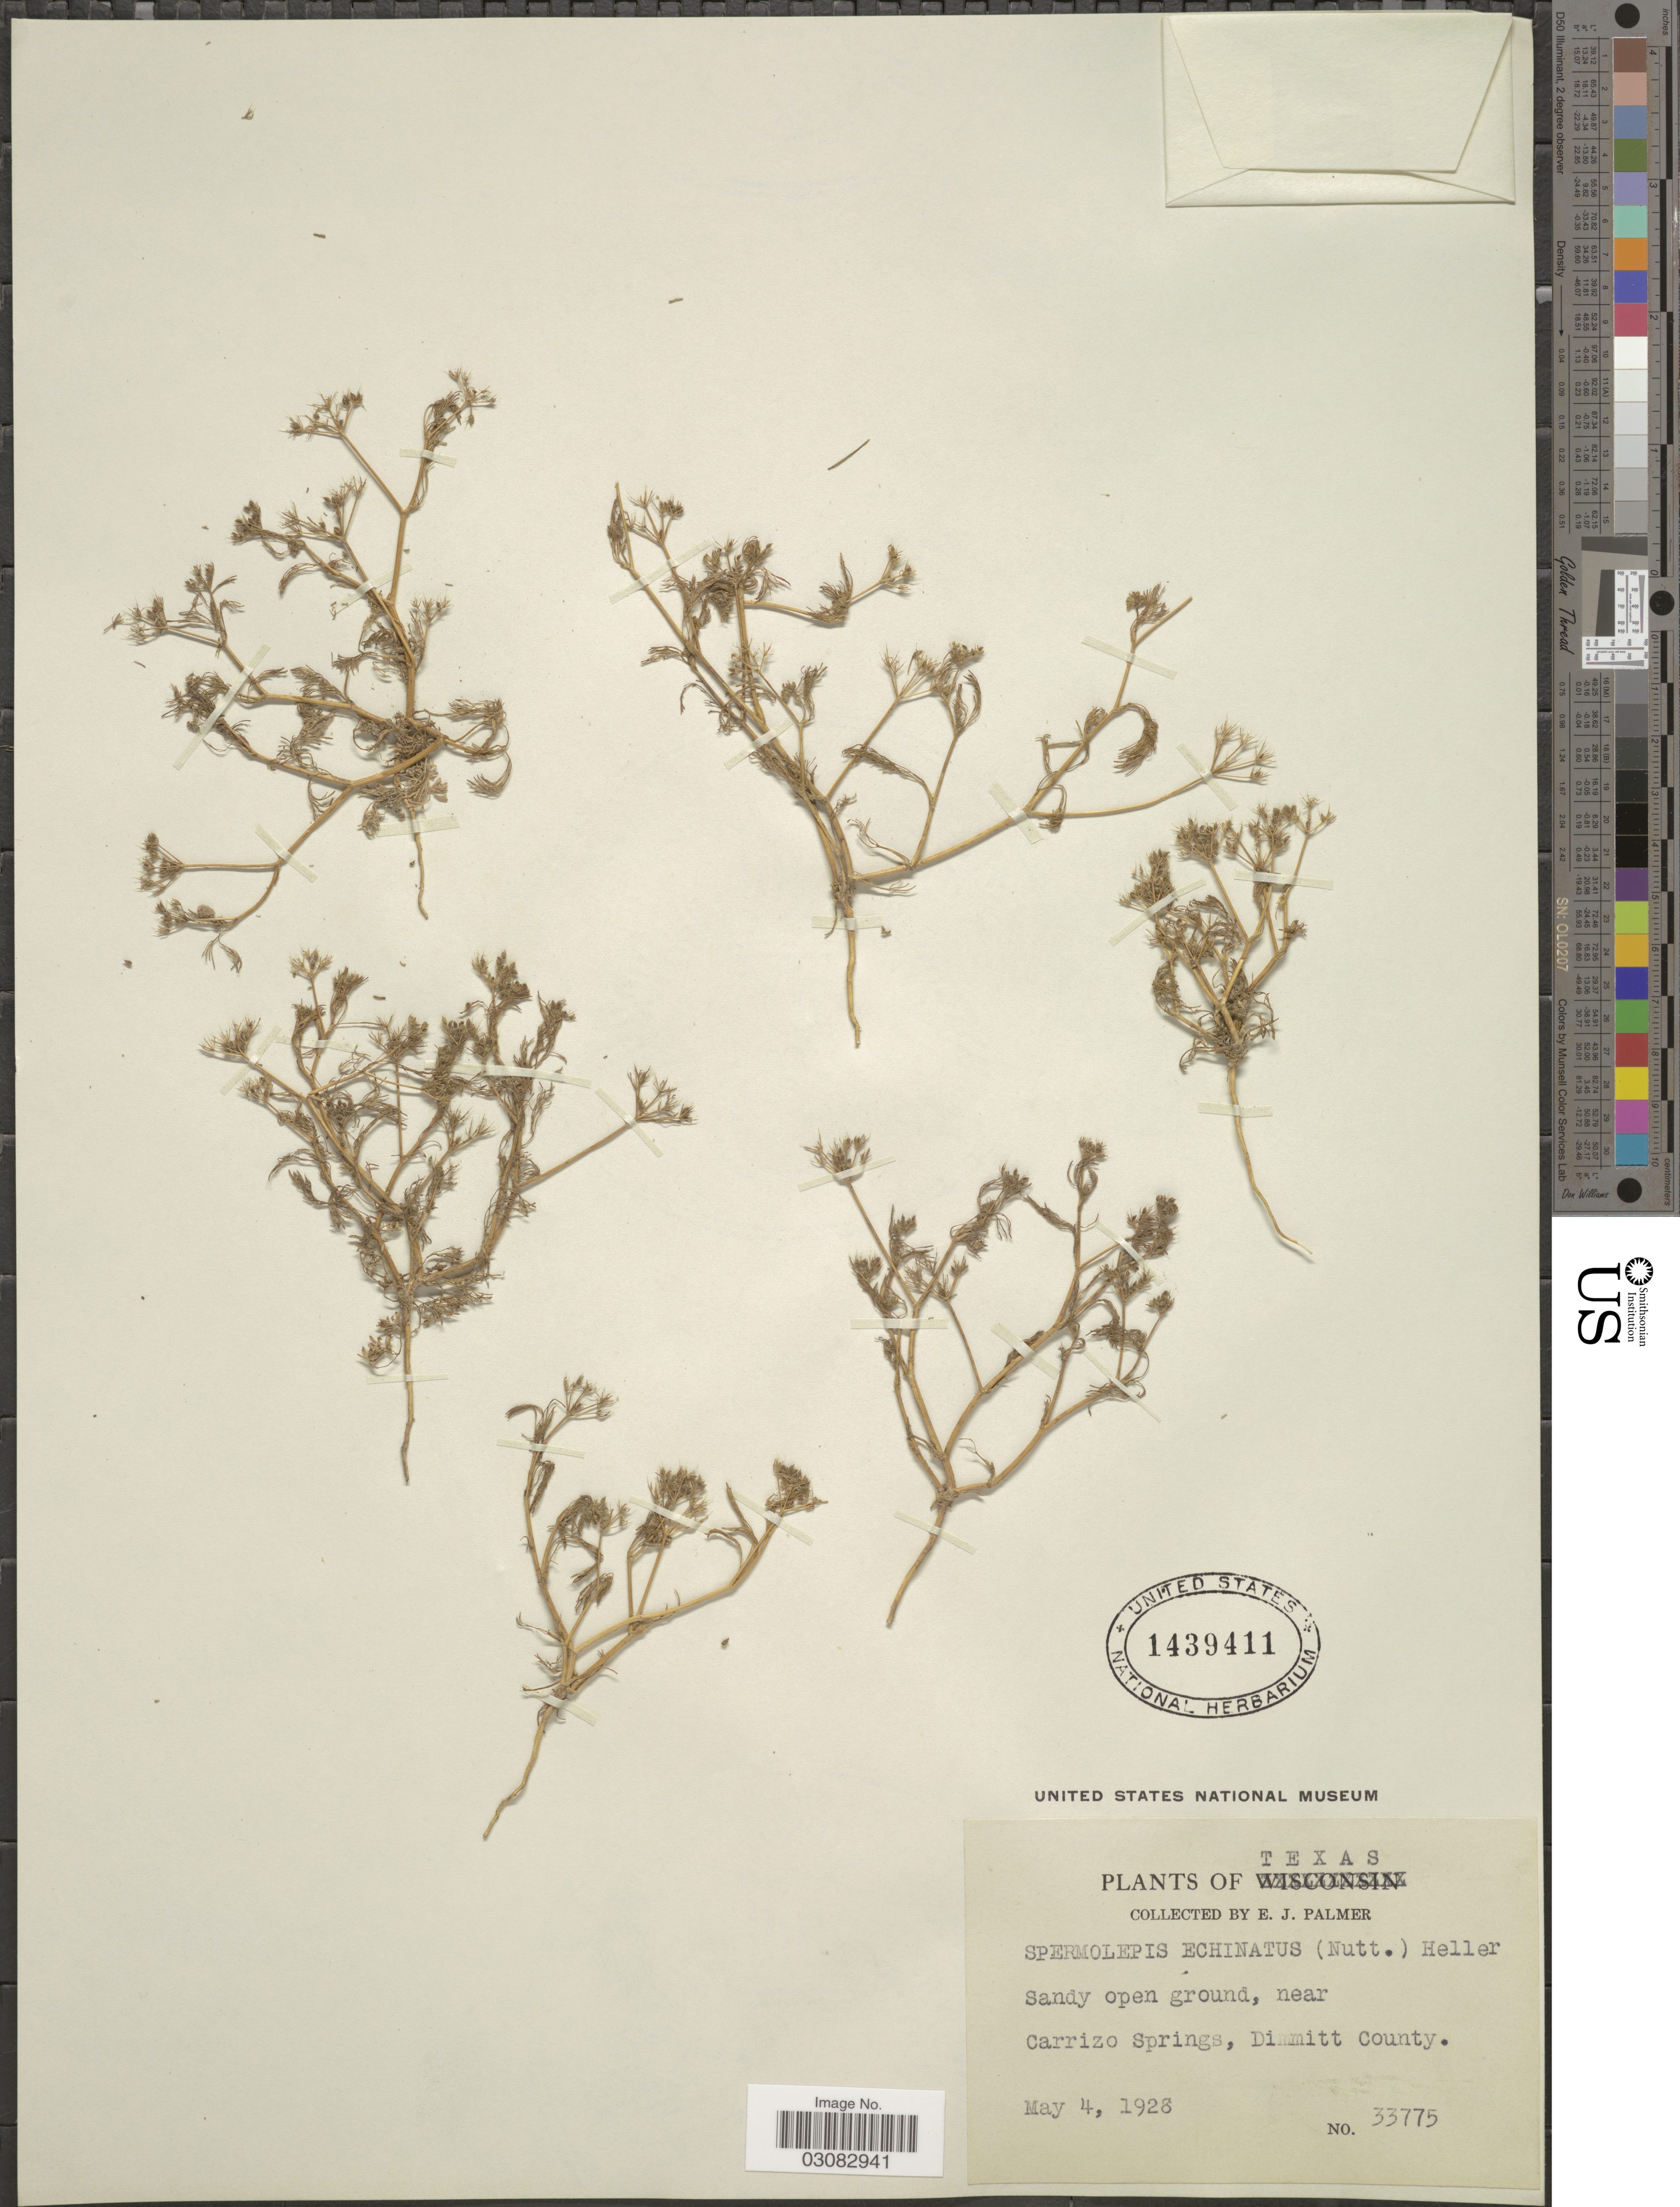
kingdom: Plantae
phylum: Tracheophyta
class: Magnoliopsida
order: Apiales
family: Apiaceae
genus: Spermolepis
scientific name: Spermolepis echinata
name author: (Nutt. ex DC.) A. Heller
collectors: E. J. Palmer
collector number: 33775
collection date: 1928-05-04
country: United States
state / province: Texas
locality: Near Carrizo Springs, Dimmitt County.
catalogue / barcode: US 1439411